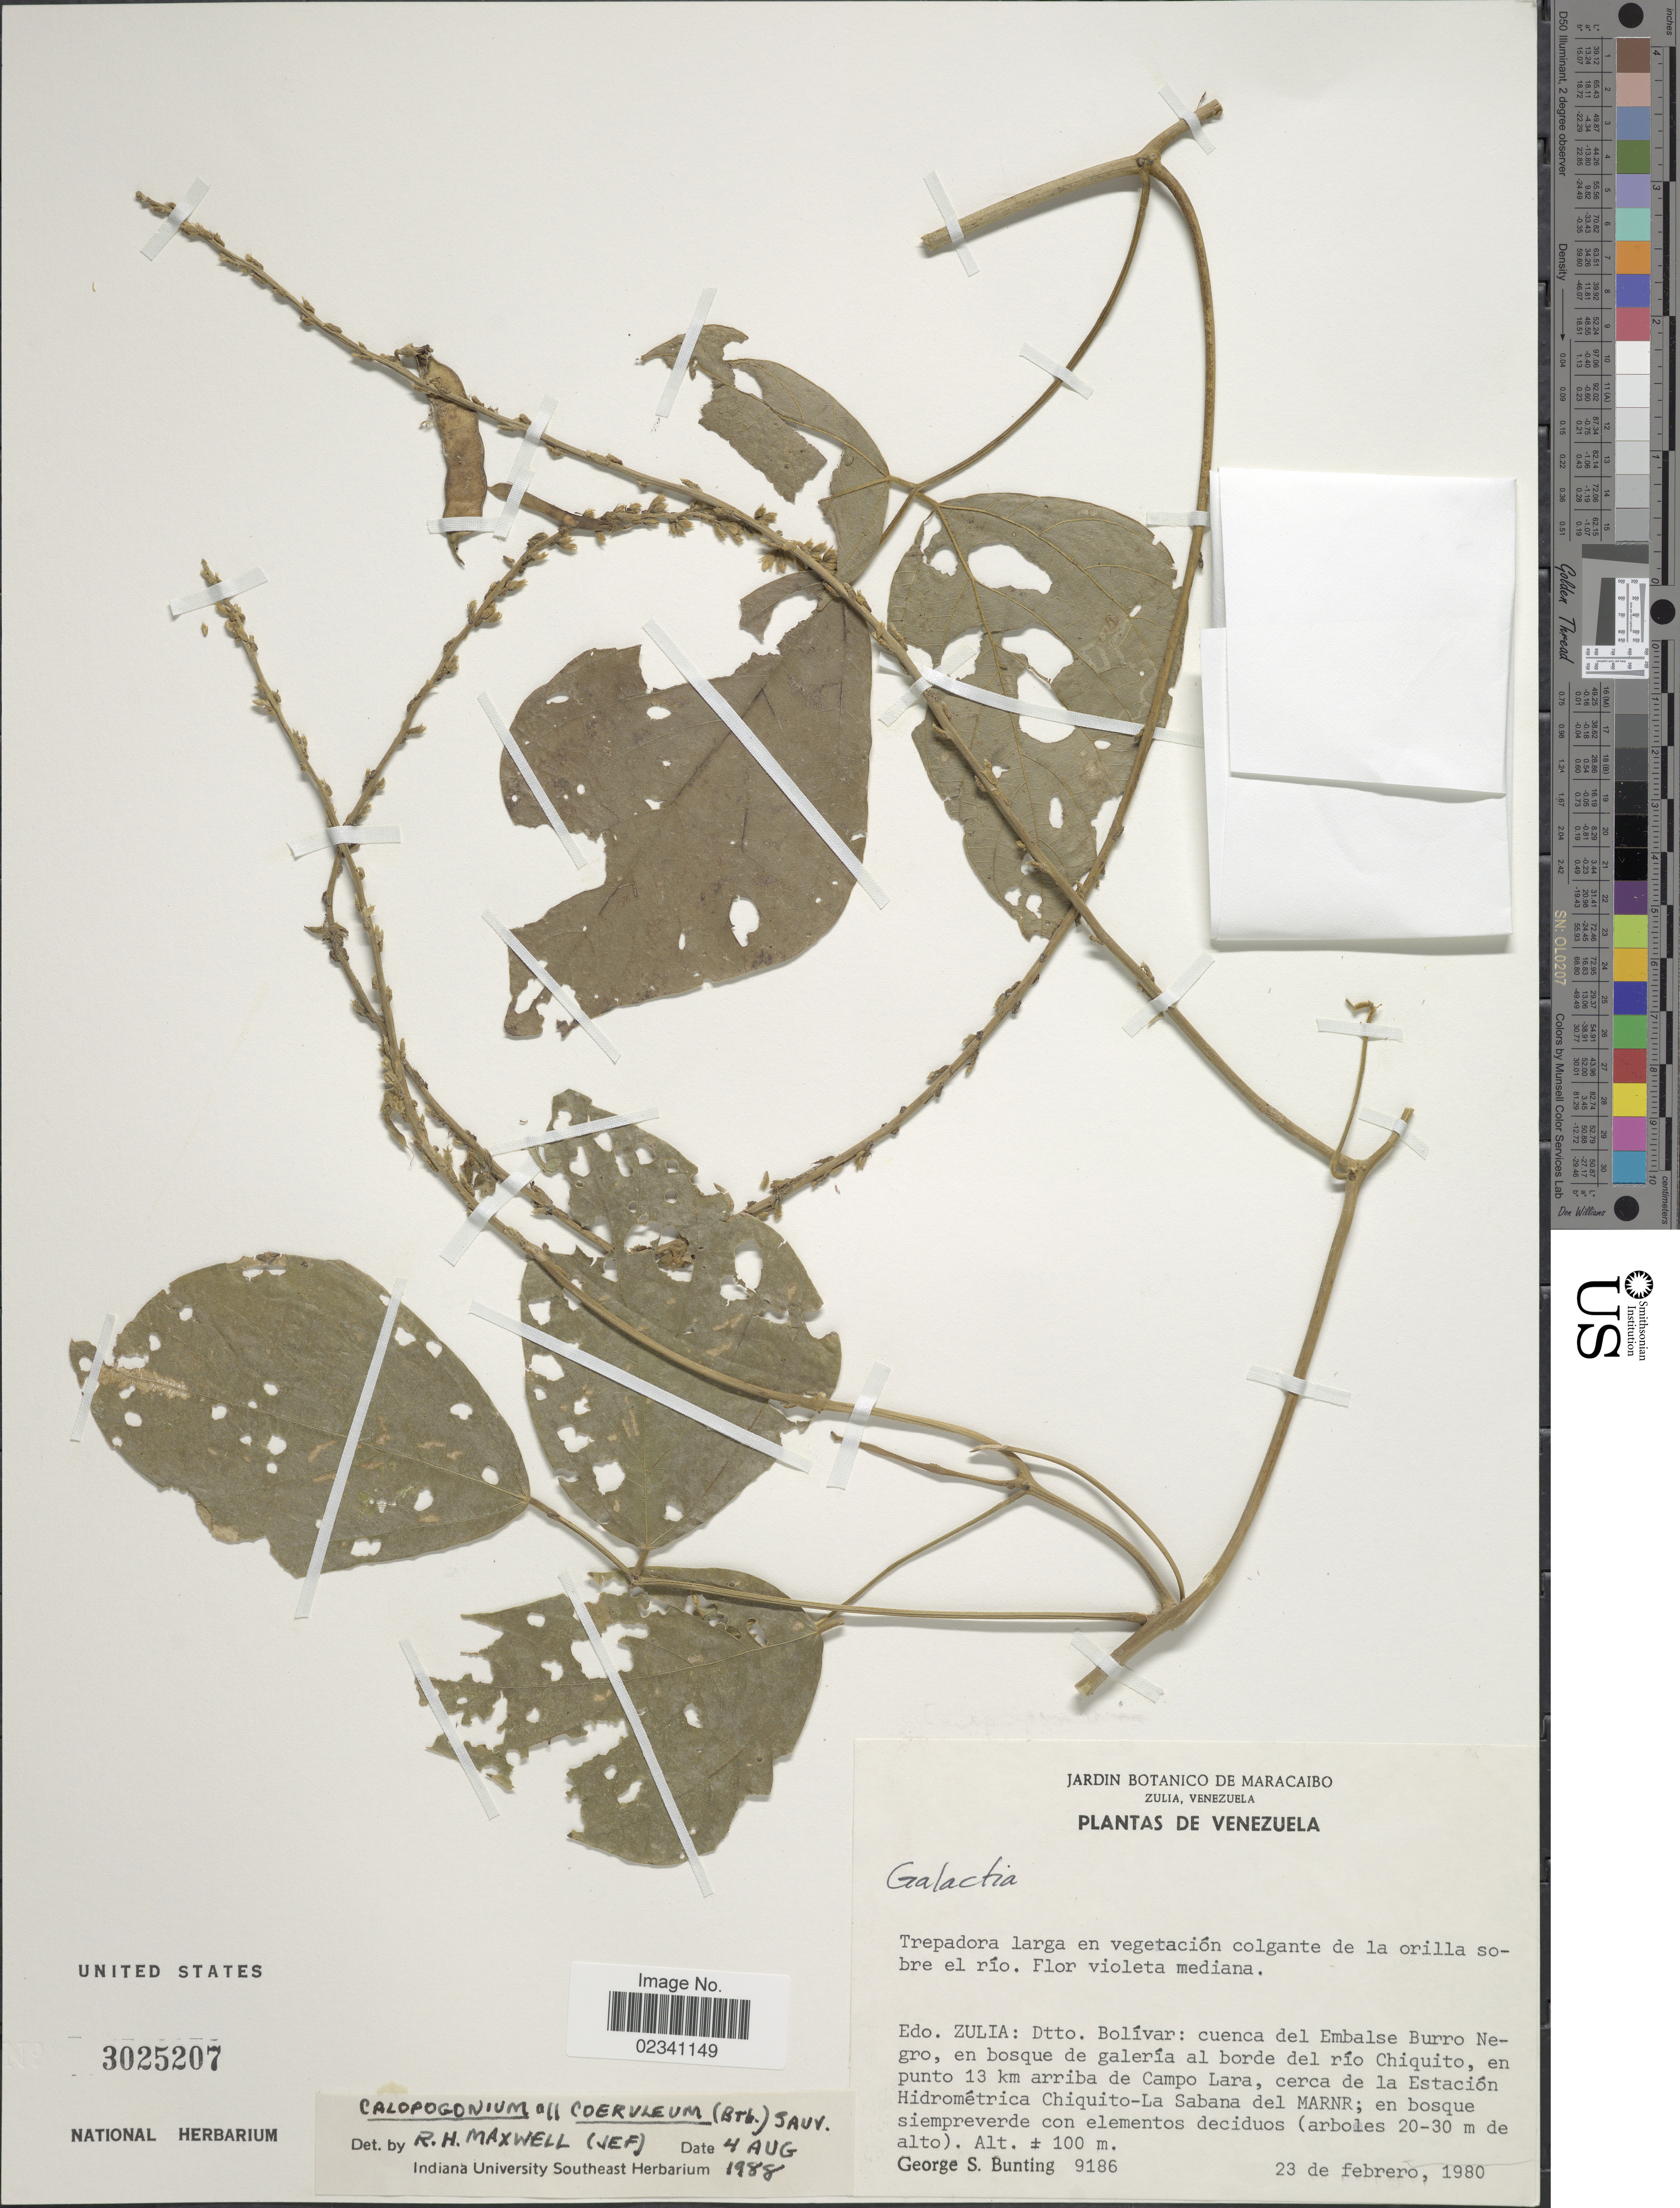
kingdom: Plantae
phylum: Tracheophyta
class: Magnoliopsida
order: Fabales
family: Fabaceae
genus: Calopogonium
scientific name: Calopogonium caeruleum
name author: (Benth.) C. Wright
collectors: G. S. Bunting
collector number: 9186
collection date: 1980-02-23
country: Venezuela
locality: Edo. Zulia: Dtto. Bolivar: cuenca del Embalse Burro Negro, en bosque de galeria al borde del rio Chiquito, en punto 13 km arriba de Campo Lara, cerca de la Estacion Hidrometrica Chiquito-La Sabana del MARNR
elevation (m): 100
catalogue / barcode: US 3025207